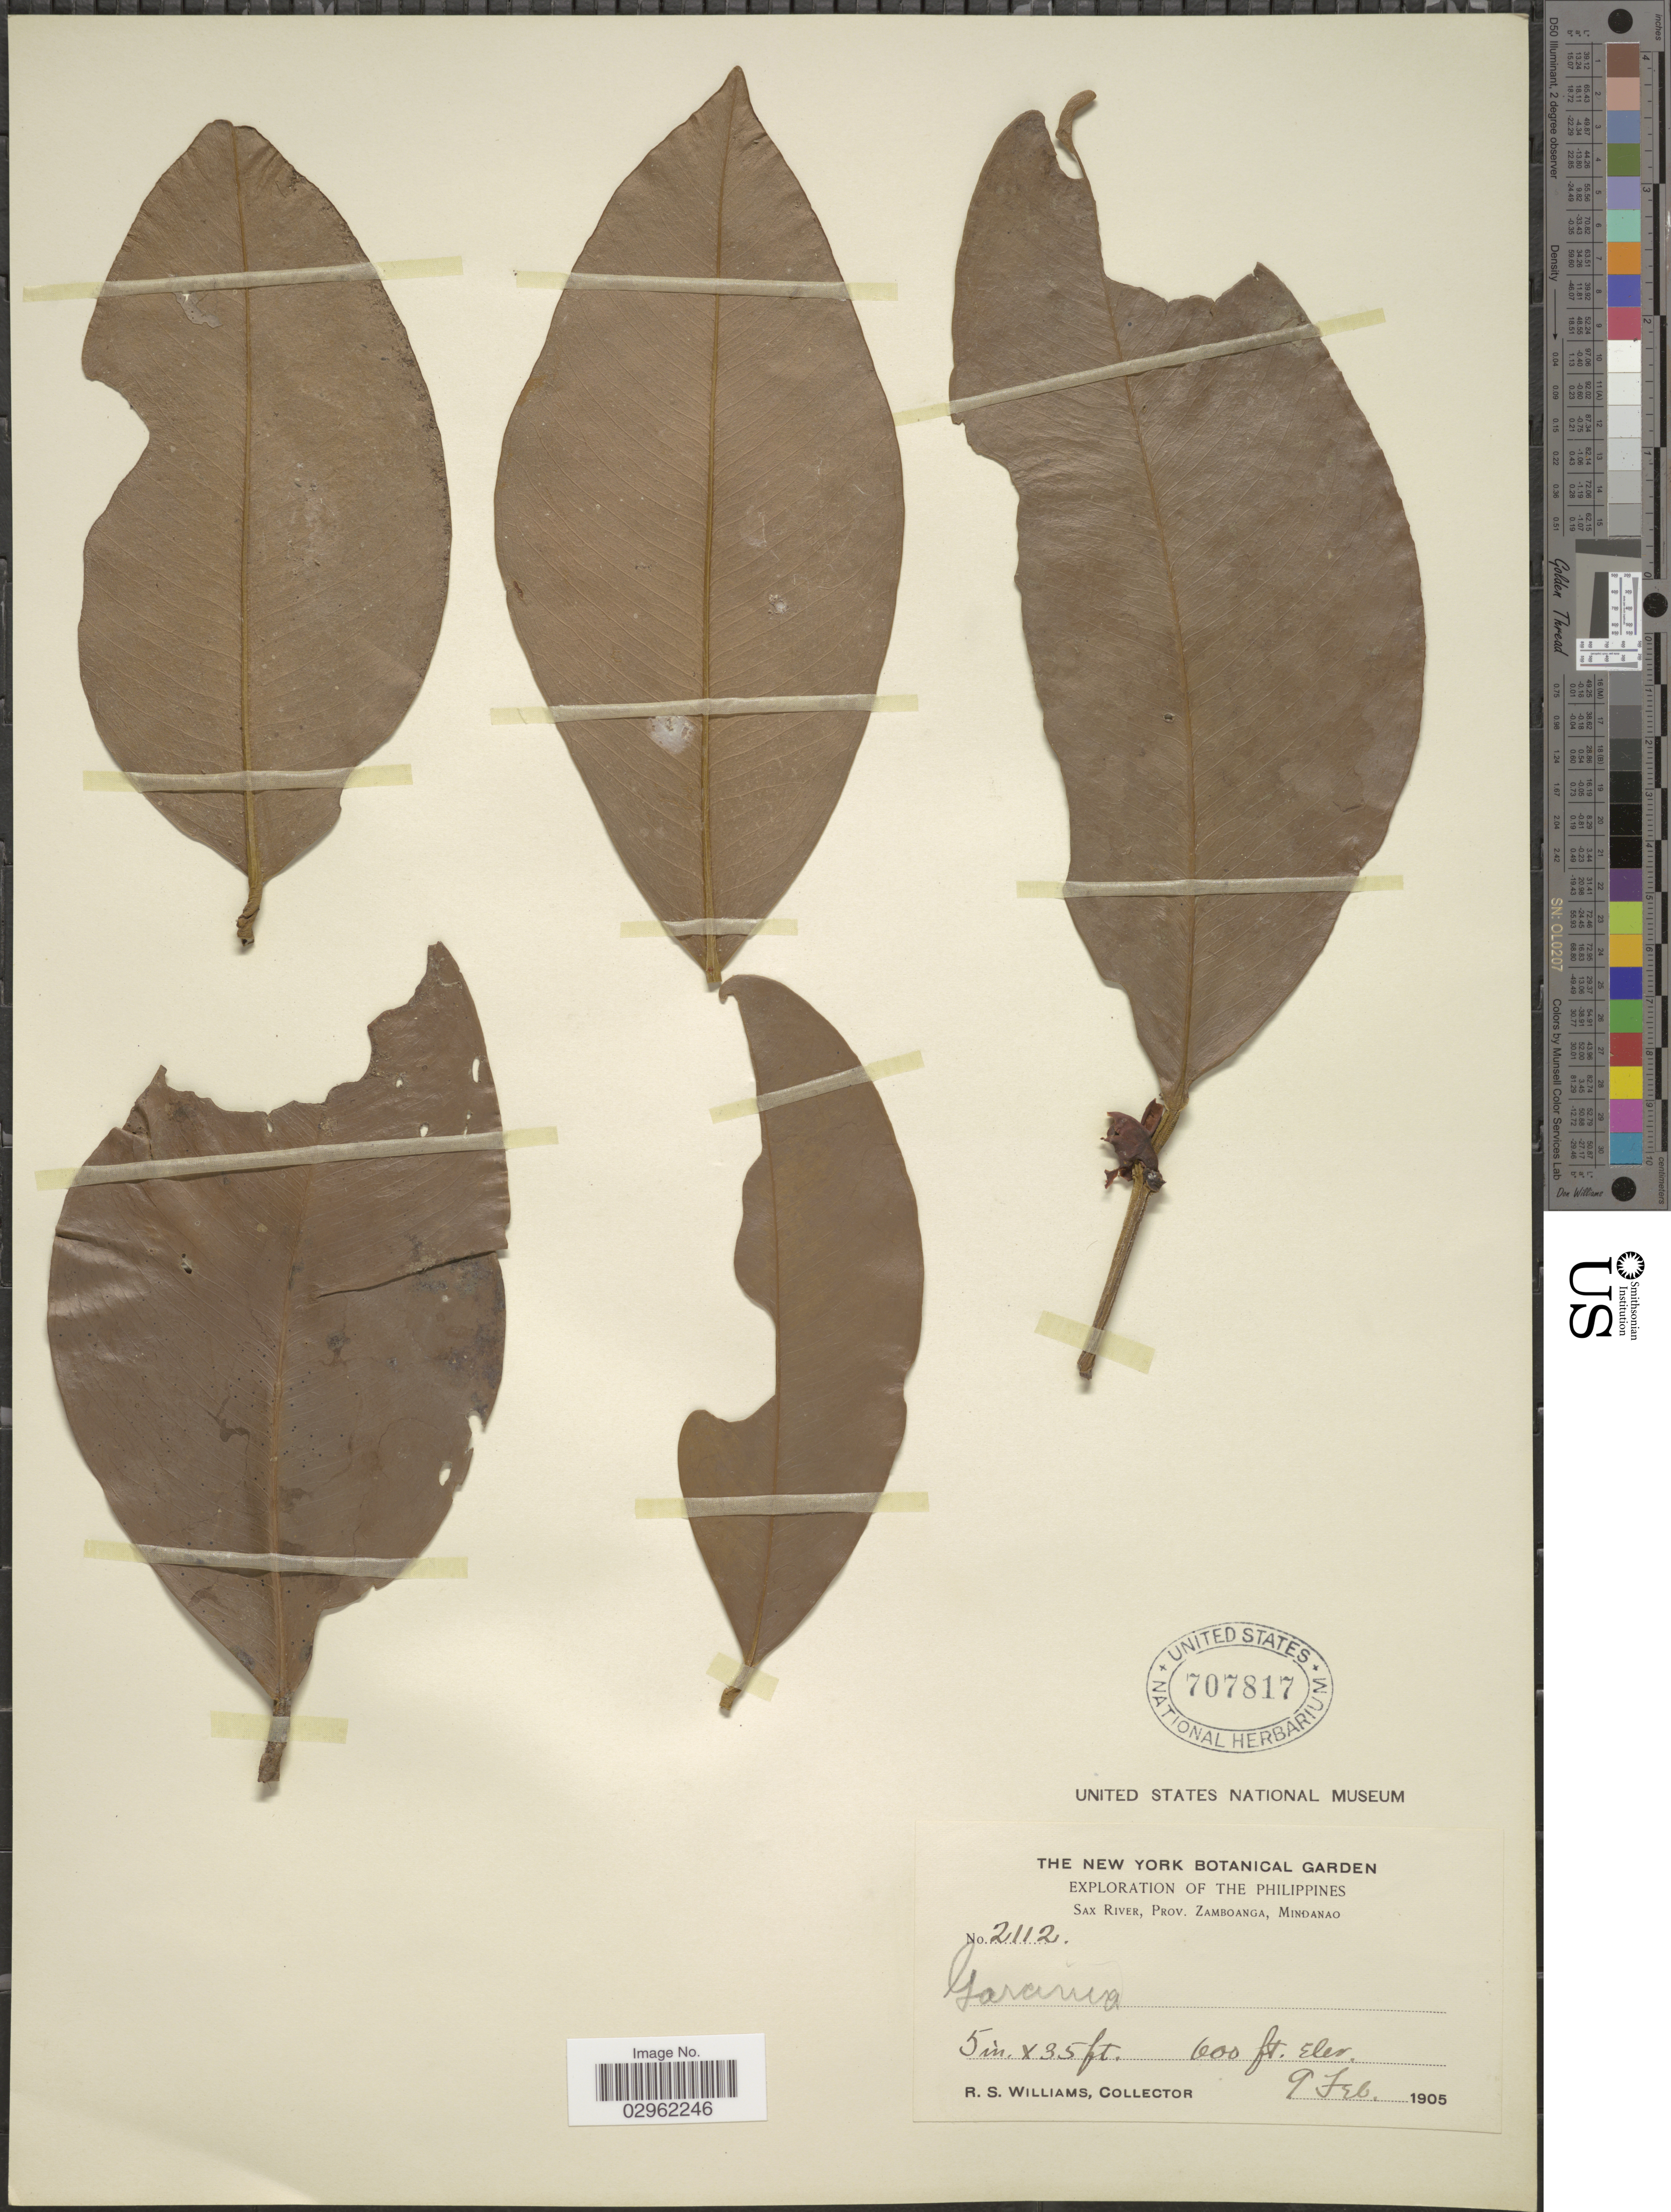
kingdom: Plantae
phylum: Tracheophyta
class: Magnoliopsida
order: Malpighiales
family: Clusiaceae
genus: Garcinia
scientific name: Garcinia sp.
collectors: R. S. Williams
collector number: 2112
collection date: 1905-02-09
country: Philippines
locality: Sax River, Prov. Zamboanga, Mindanao.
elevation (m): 183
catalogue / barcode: US 707817